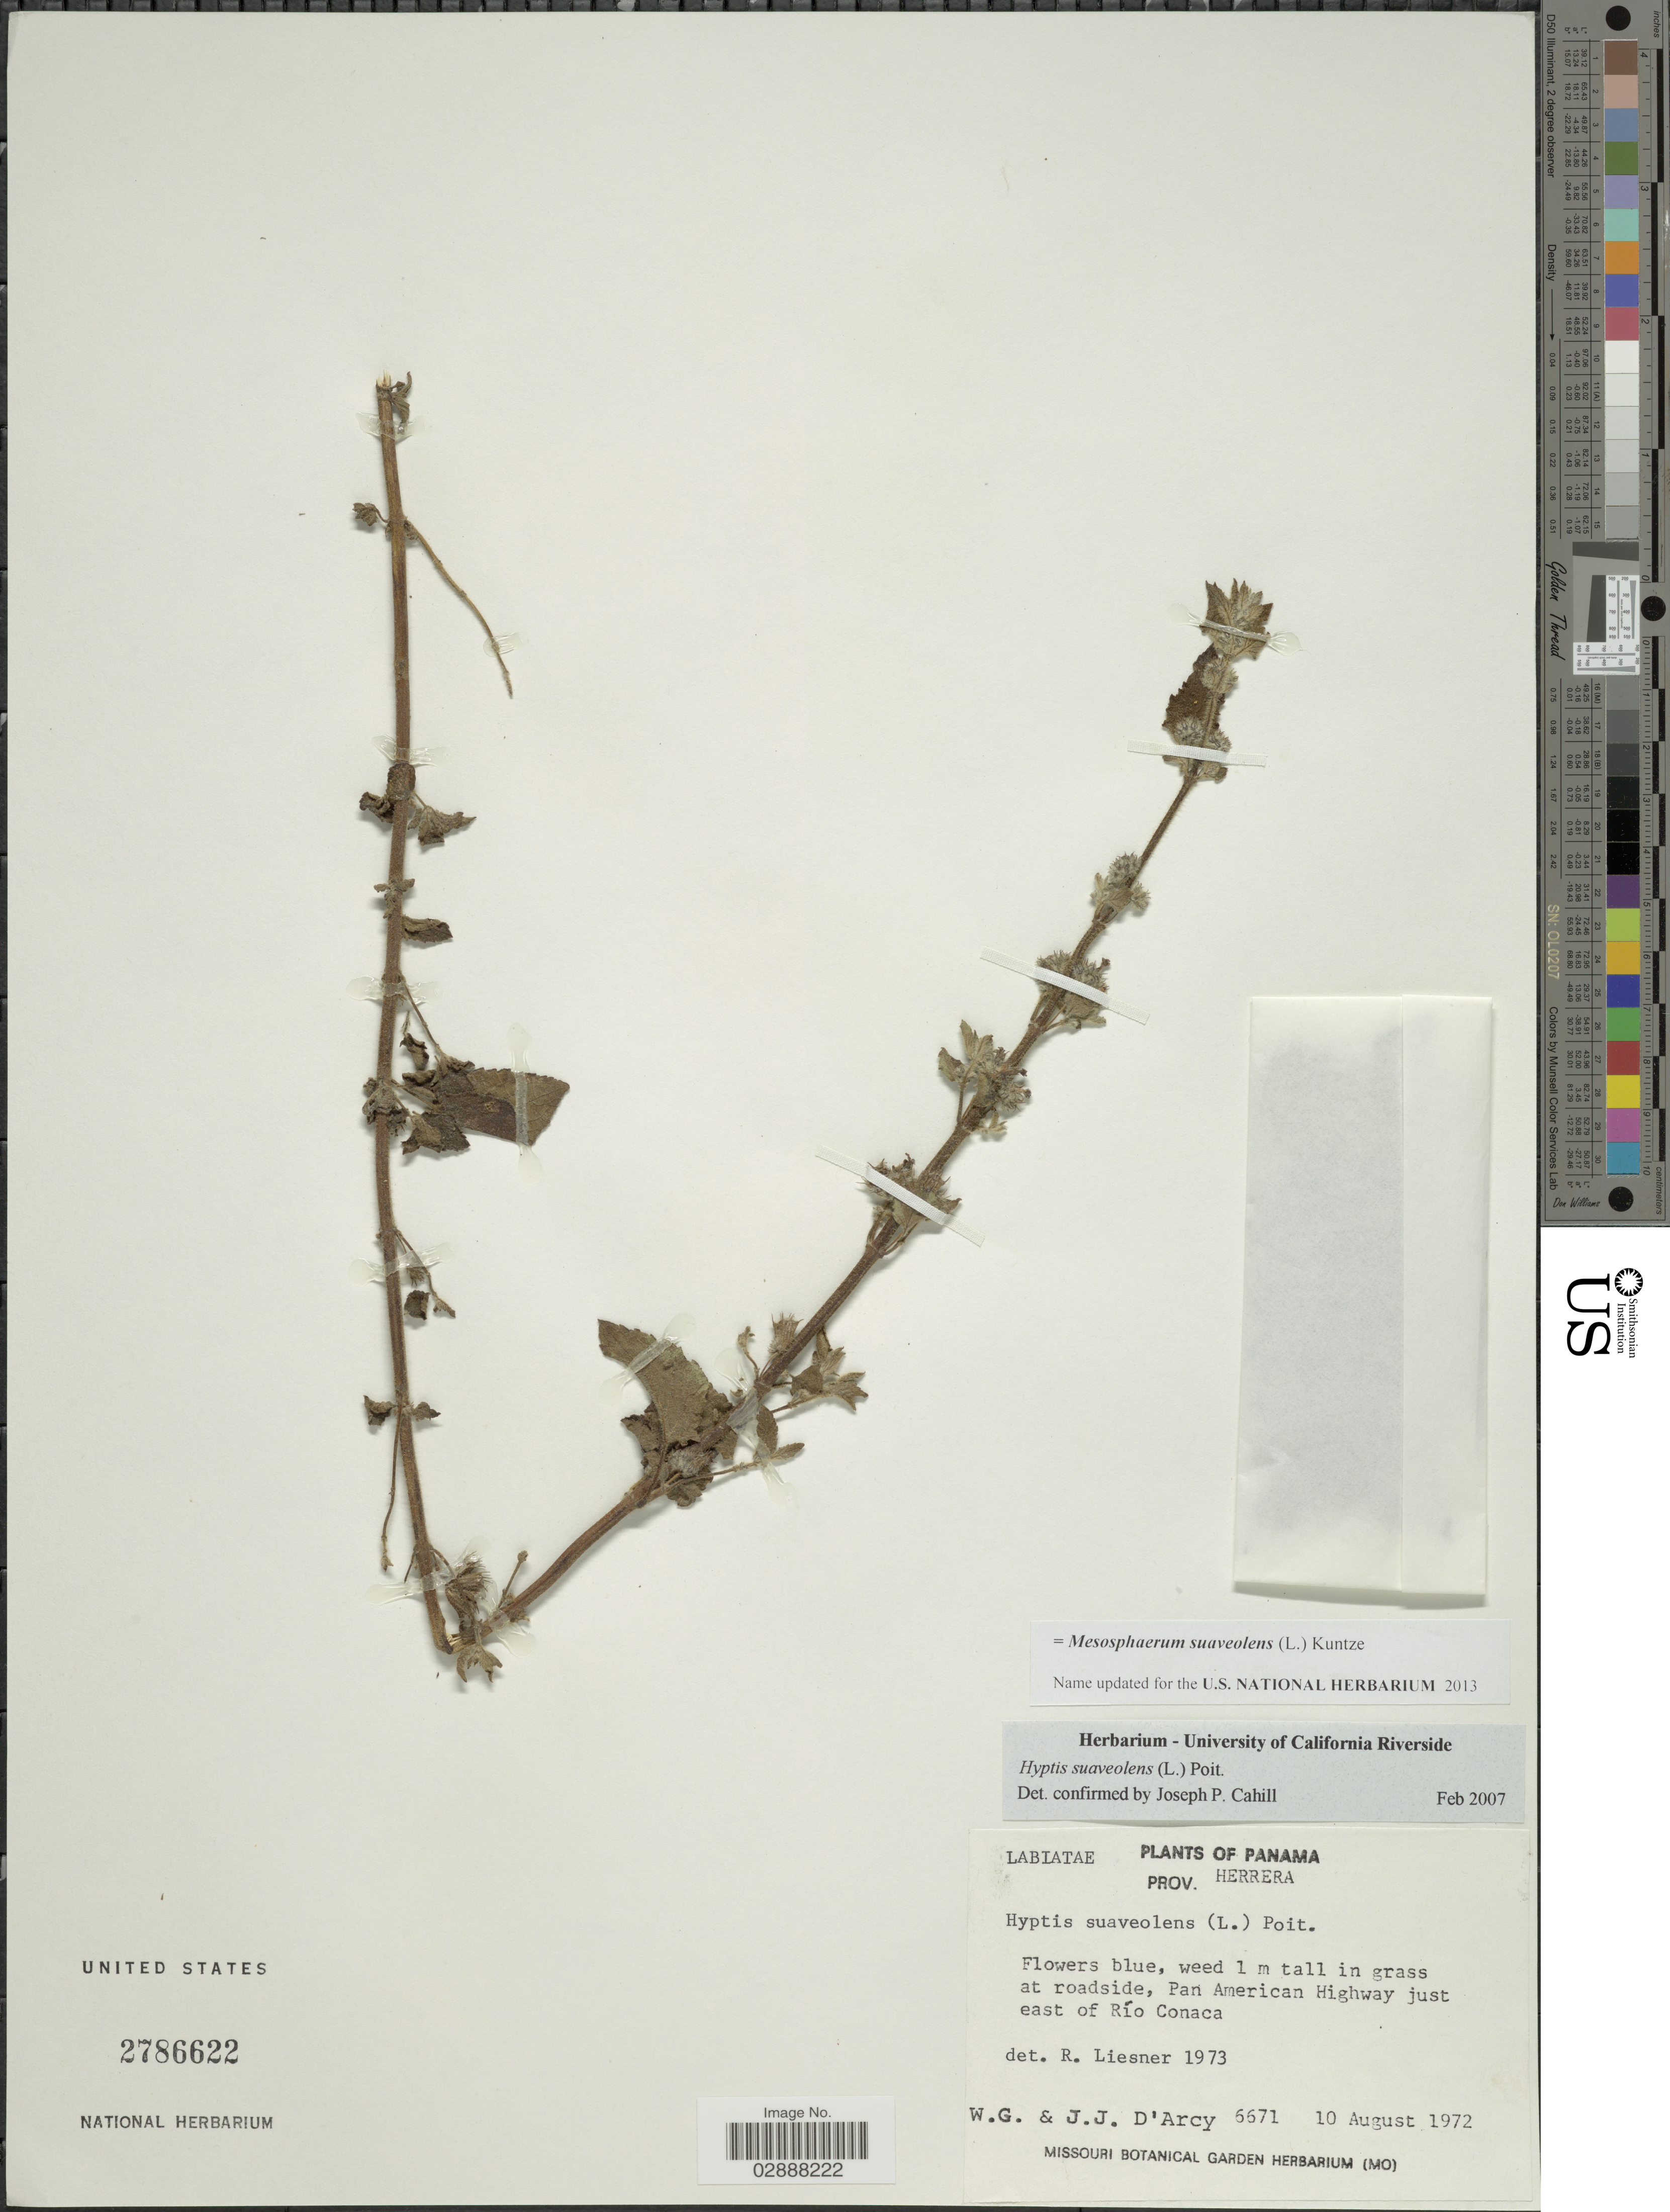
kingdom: Plantae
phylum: Tracheophyta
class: Magnoliopsida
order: Lamiales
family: Lamiaceae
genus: Mesosphaerum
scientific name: Mesosphaerum suaveolens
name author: (L.) Kuntze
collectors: W. G. D'Arcy & J. D'Arc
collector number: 6671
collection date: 1972-08-10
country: Panama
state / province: Herrera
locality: At roadside, Pan American Highway just east of Río Conaca.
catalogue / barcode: US 2786622